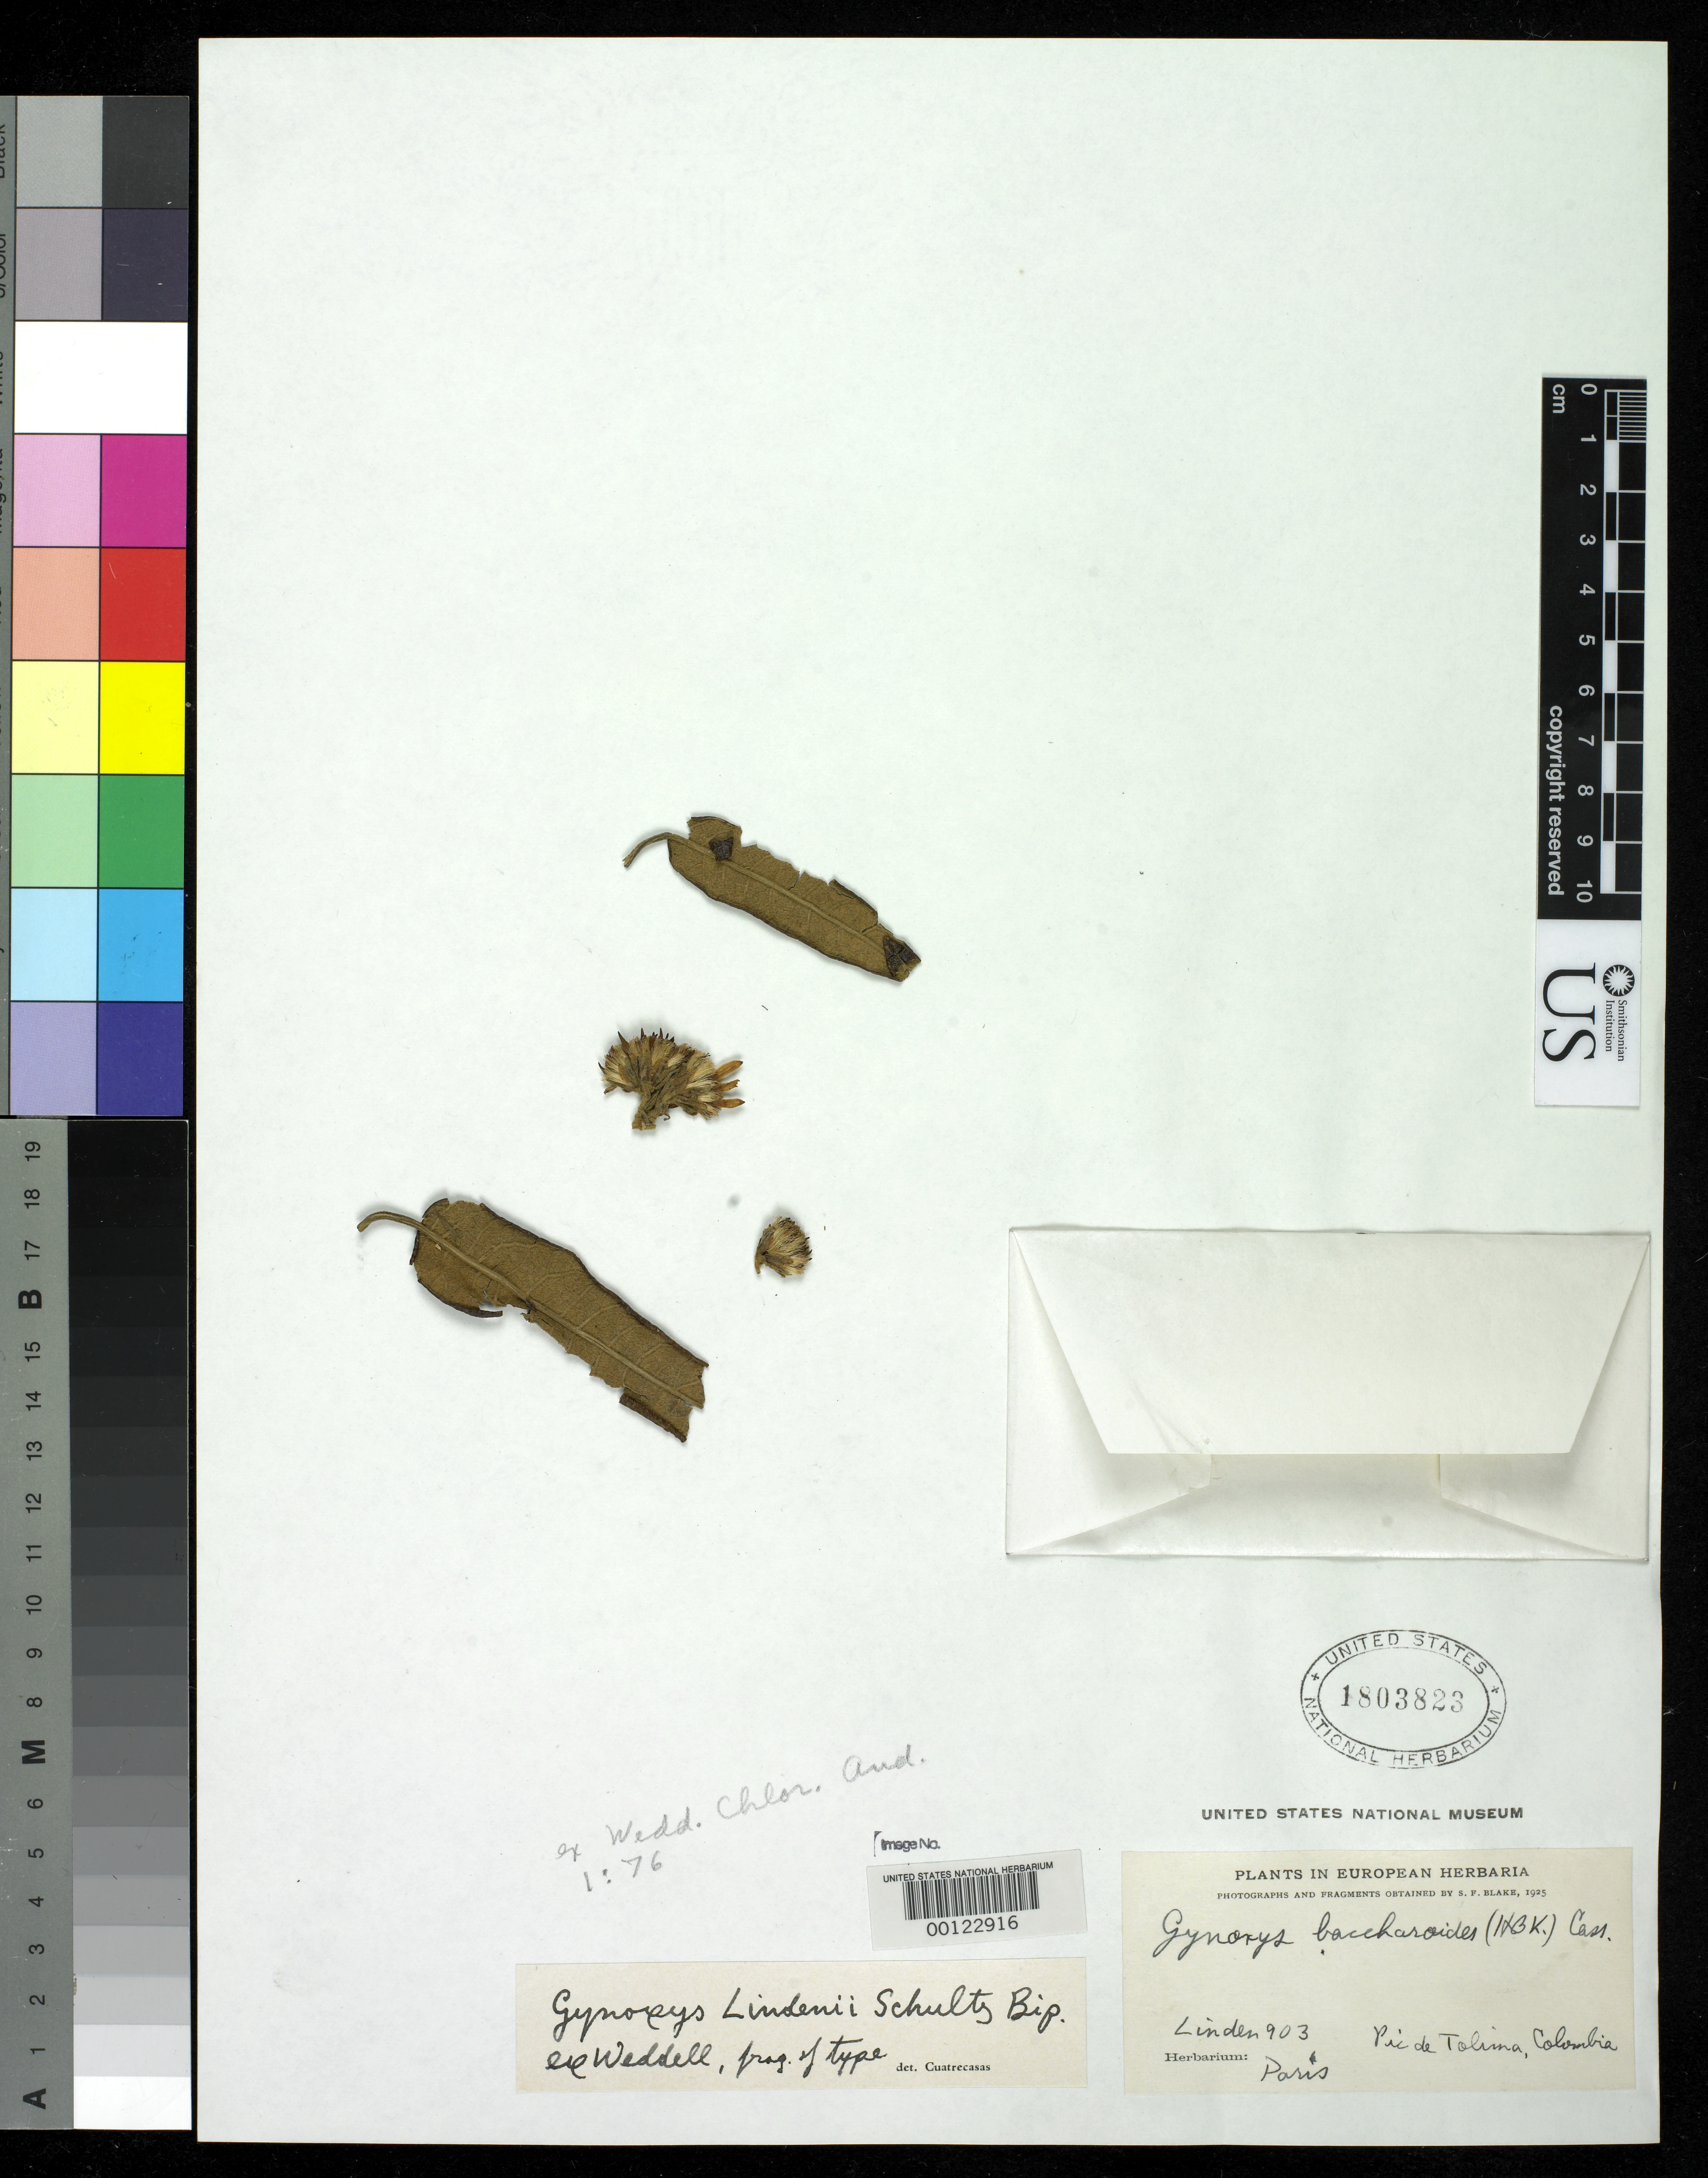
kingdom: Plantae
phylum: Tracheophyta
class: Magnoliopsida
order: Asterales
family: Asteraceae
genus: Gynoxys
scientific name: Gynoxys lindenii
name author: Sch. Bip. ex Wedd.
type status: Type Material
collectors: J. Linden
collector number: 903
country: Colombia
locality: Pic de Tolima.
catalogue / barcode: US 1803823